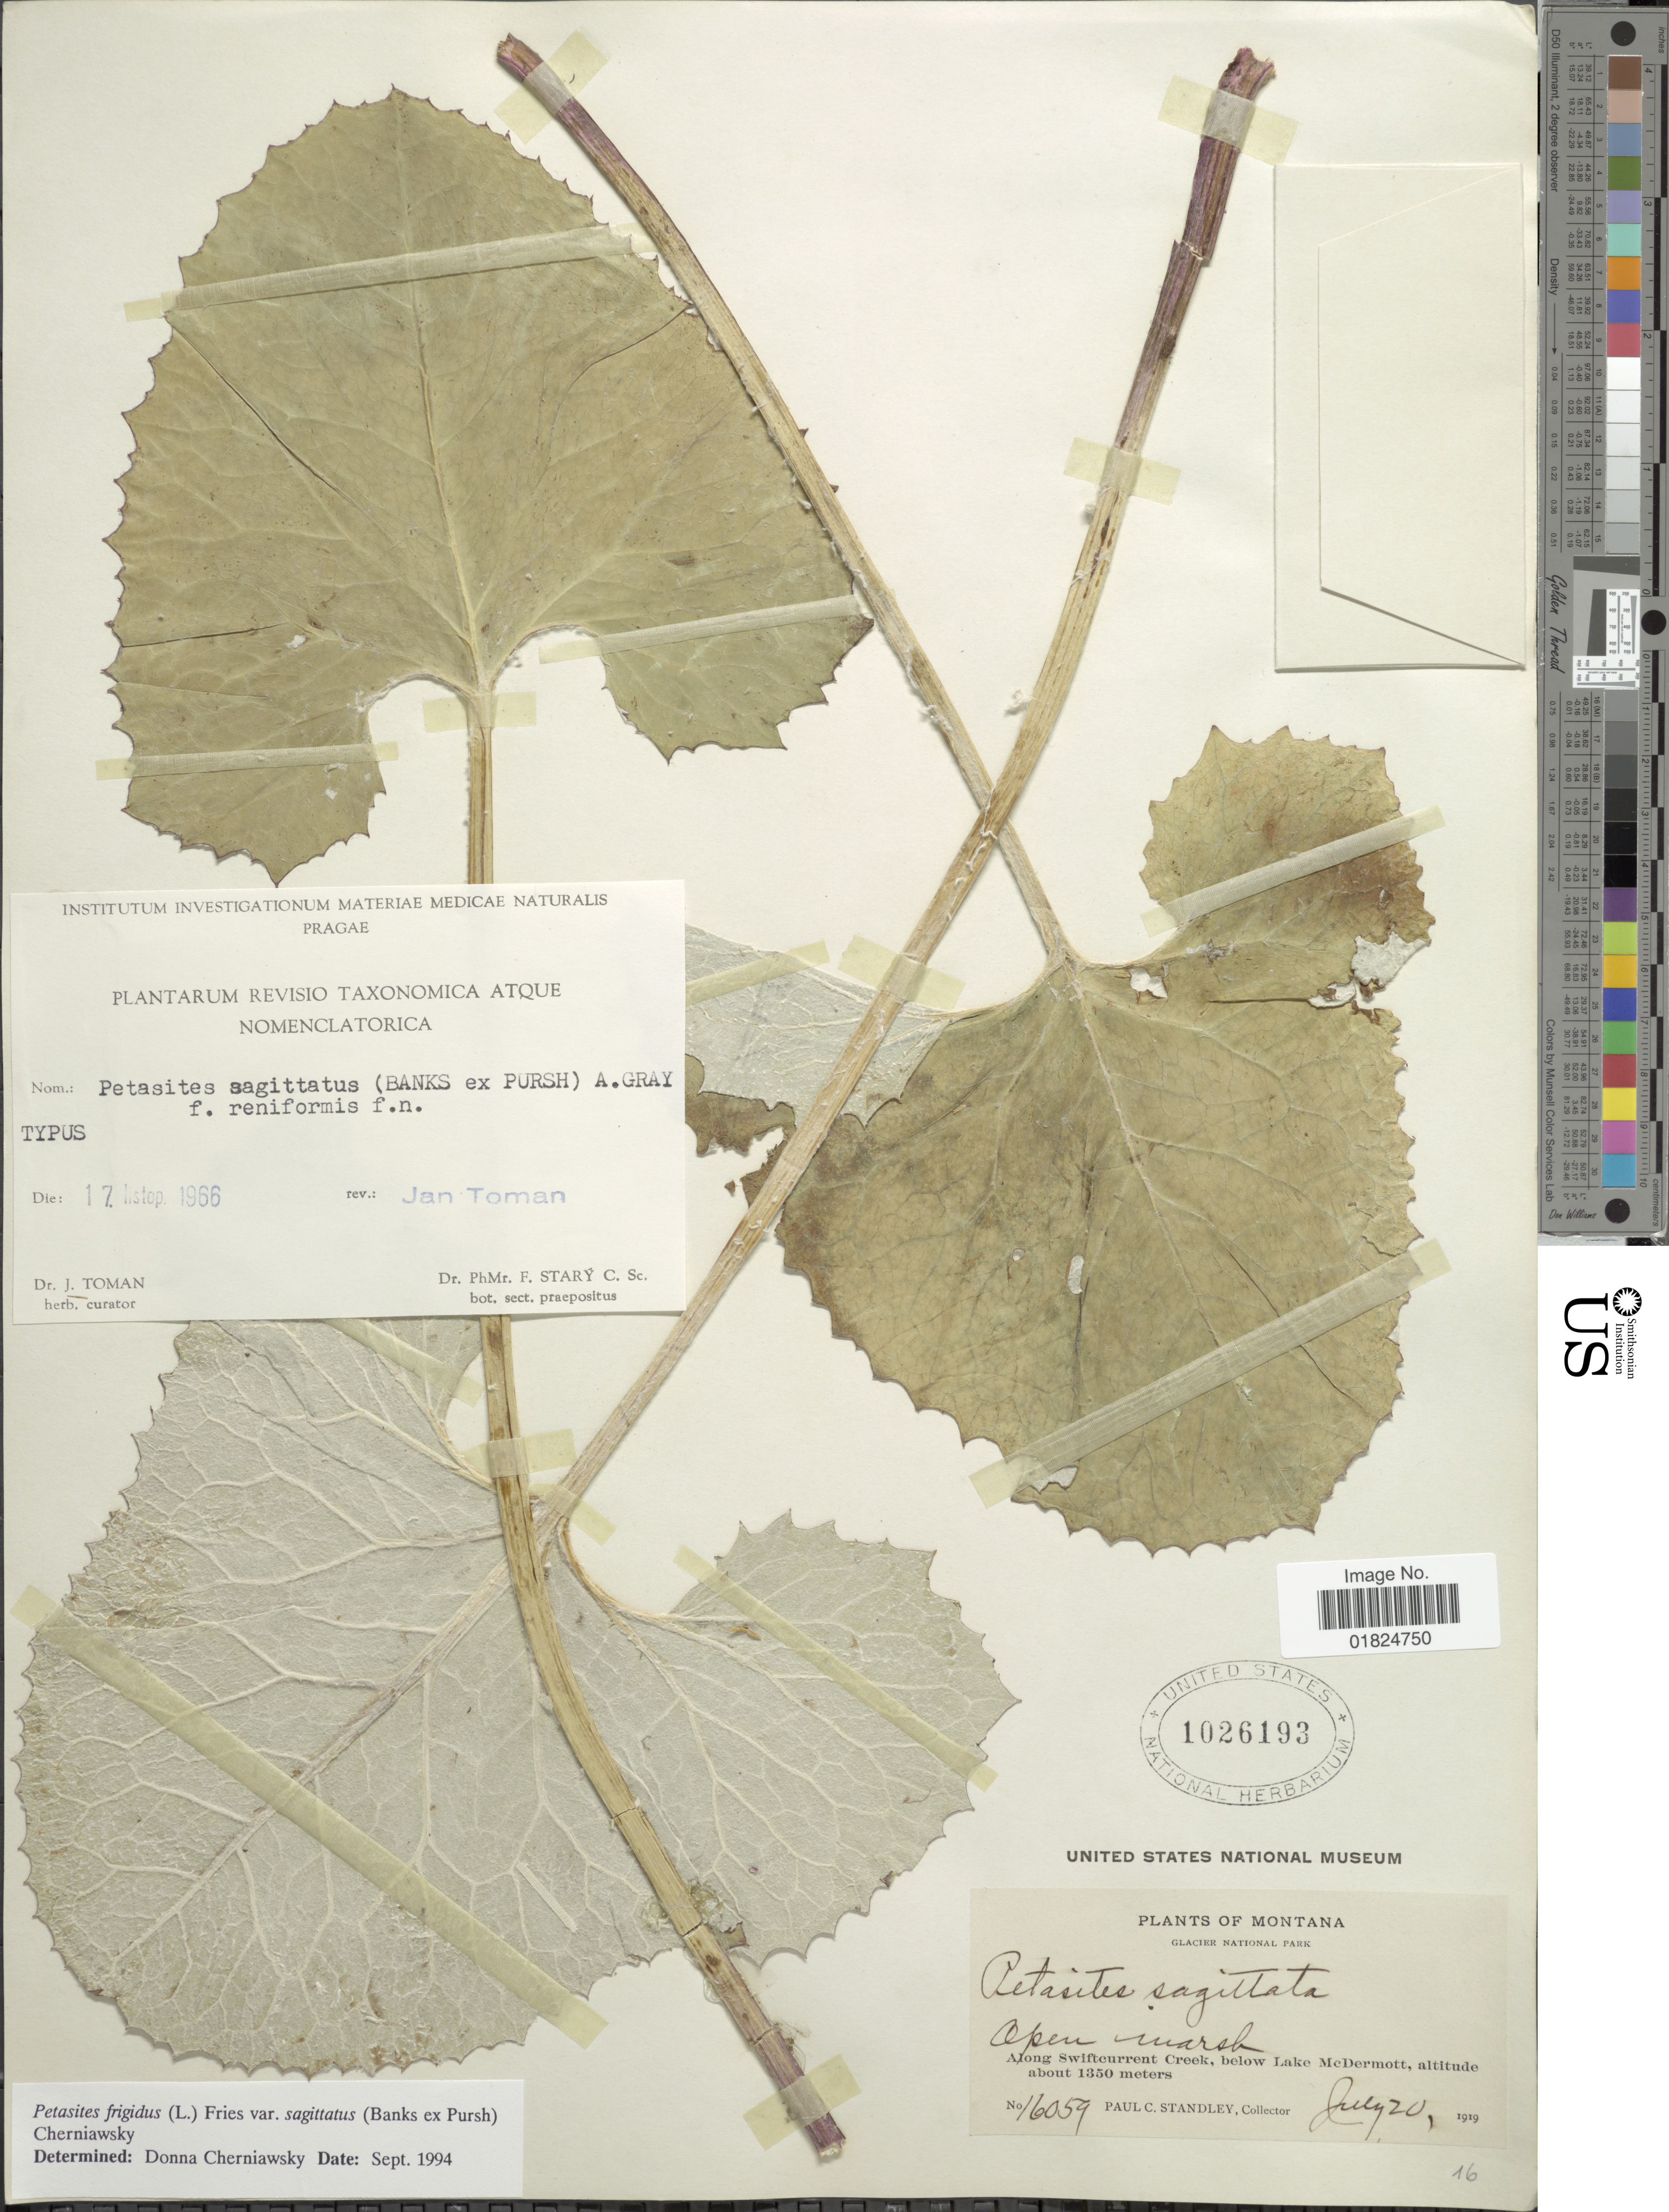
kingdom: Plantae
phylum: Tracheophyta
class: Magnoliopsida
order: Asterales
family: Asteraceae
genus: Petasites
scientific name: Petasites frigidus var. sagittatus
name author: (Banks ex Pursh) Cherniawsky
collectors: P. C. Standley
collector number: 16059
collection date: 1919-07-20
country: United States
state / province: Montana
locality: Montana. Glacier National Park. Along Swiftcurrent Creek, below Lake McDermott,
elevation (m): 1350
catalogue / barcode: US 1026193